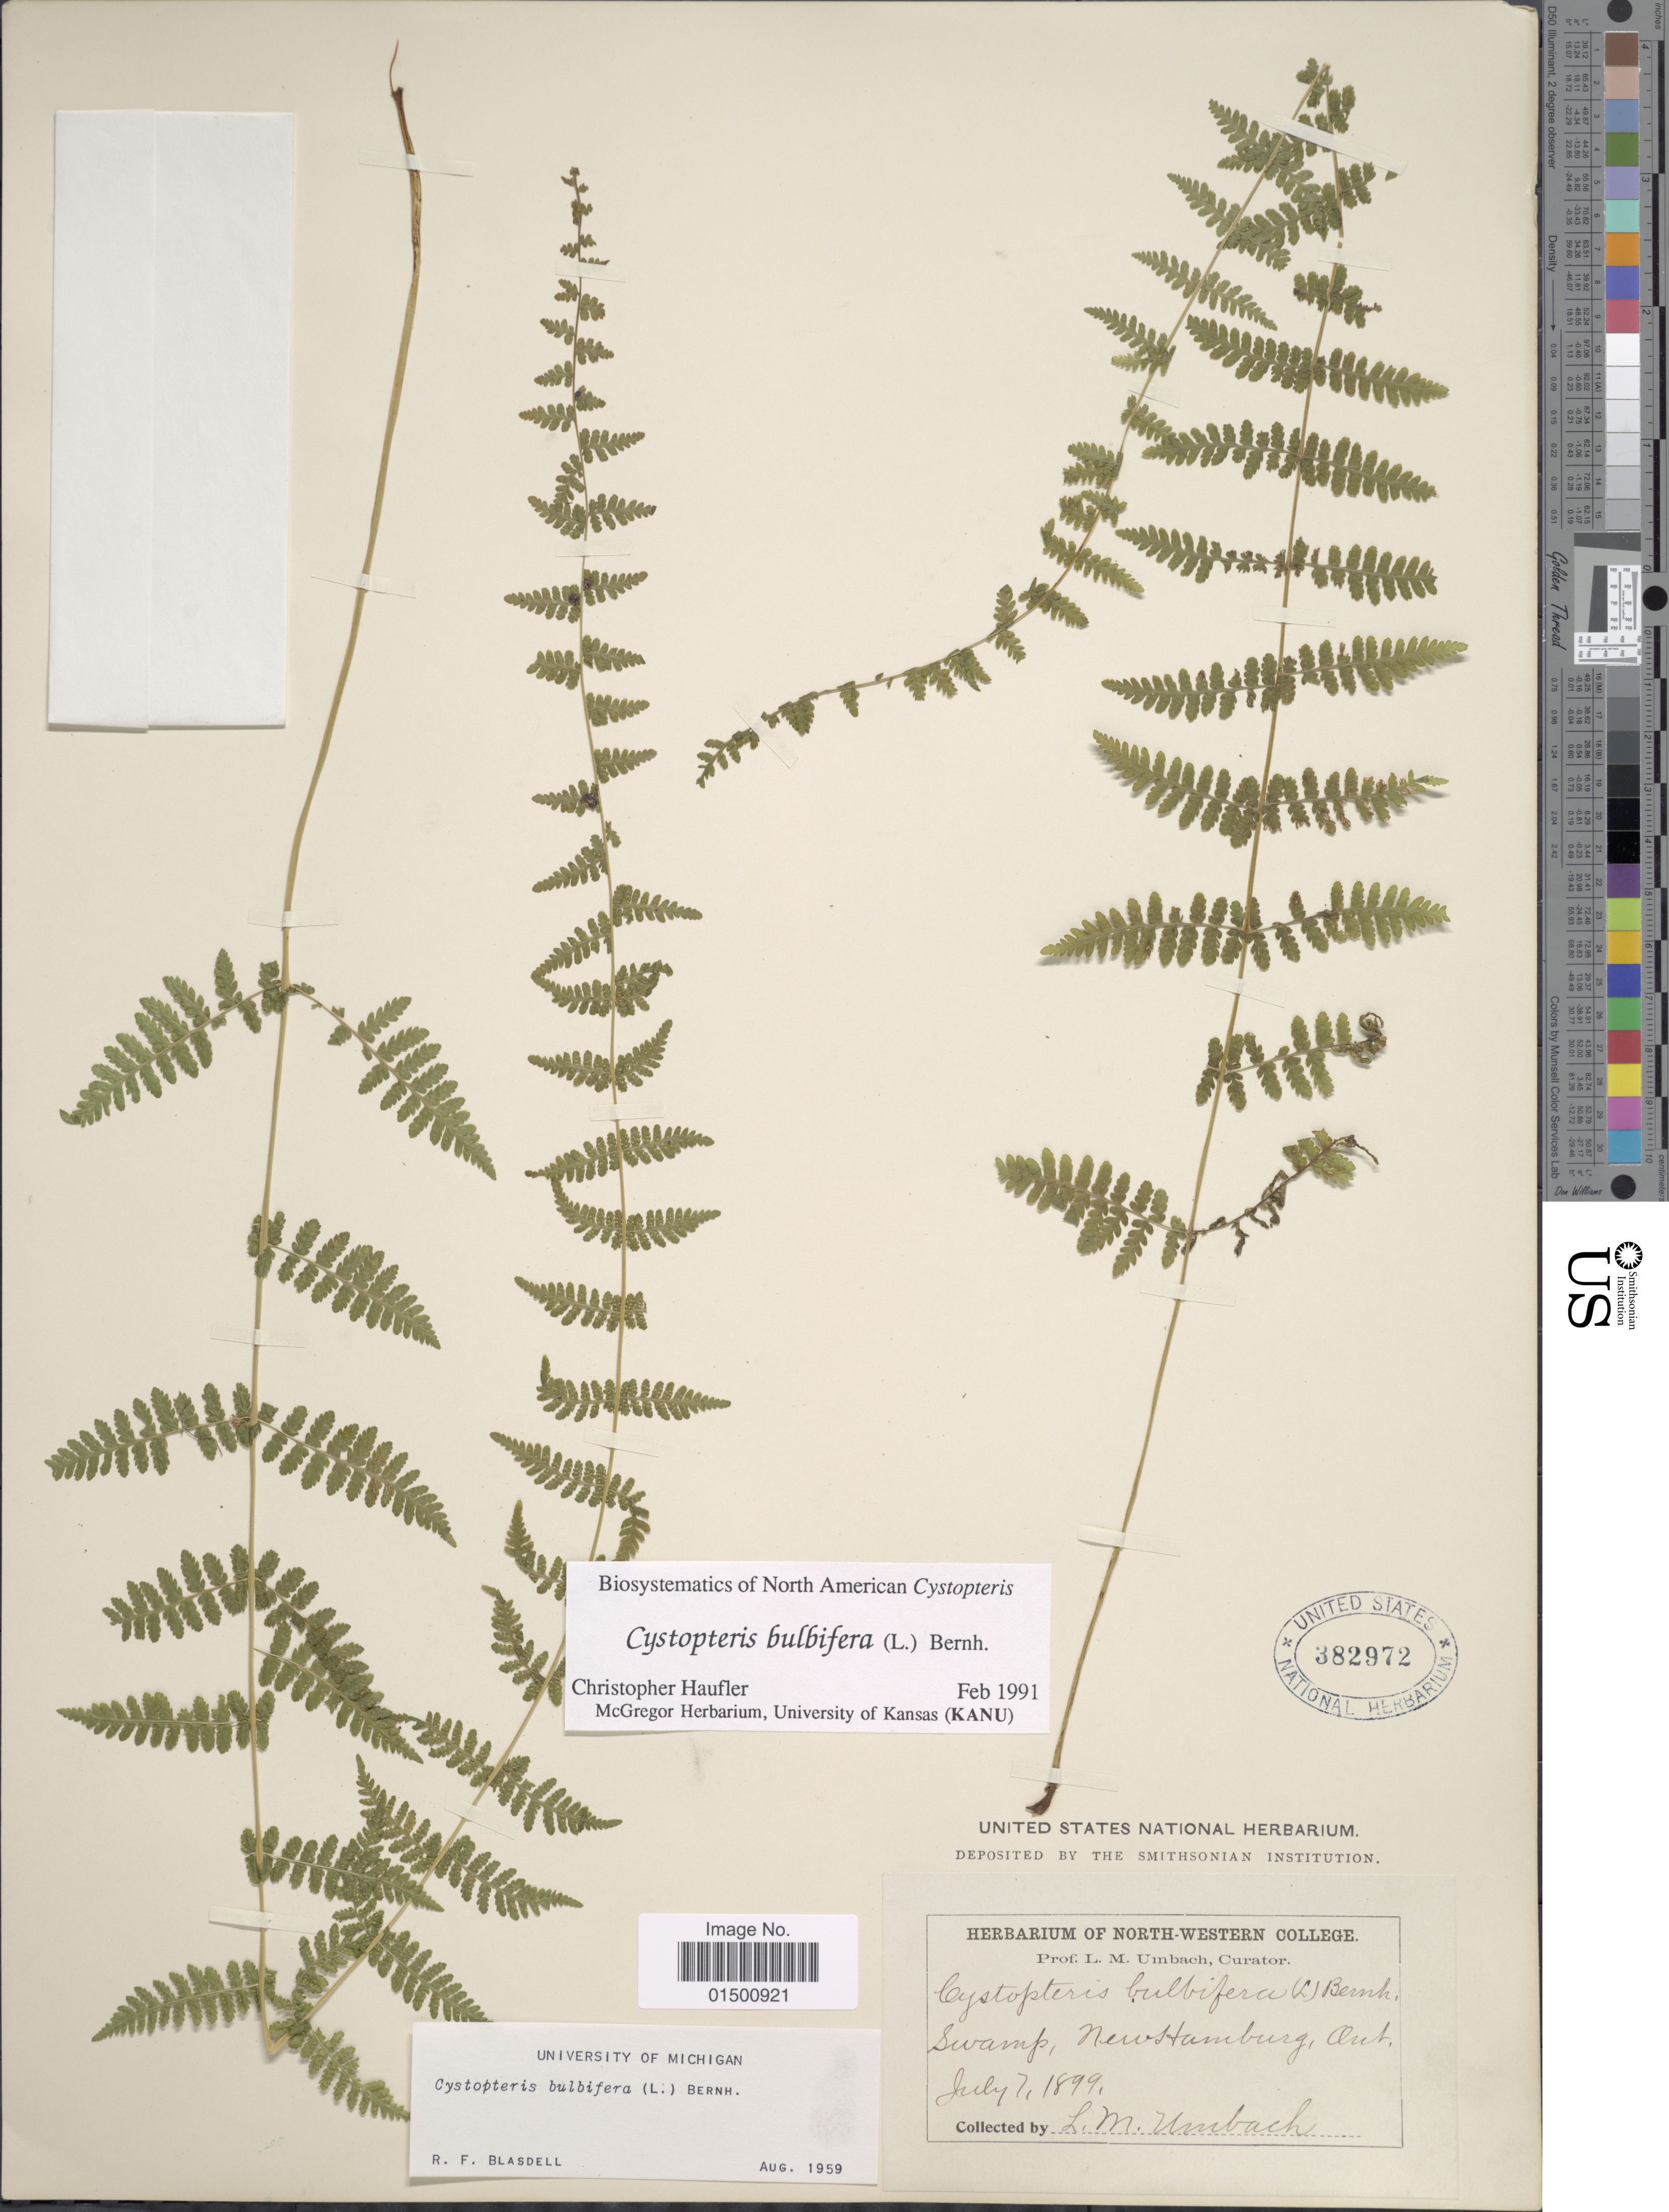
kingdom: Plantae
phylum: Tracheophyta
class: Polypodiopsida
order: Polypodiales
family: Cystopteridaceae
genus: Cystopteris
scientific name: Cystopteris bulbifera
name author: (L.) Bernh.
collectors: L. M. Umbach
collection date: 1899-07-07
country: Canada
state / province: Ontario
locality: Swamp, New Hamburg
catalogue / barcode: US 382972